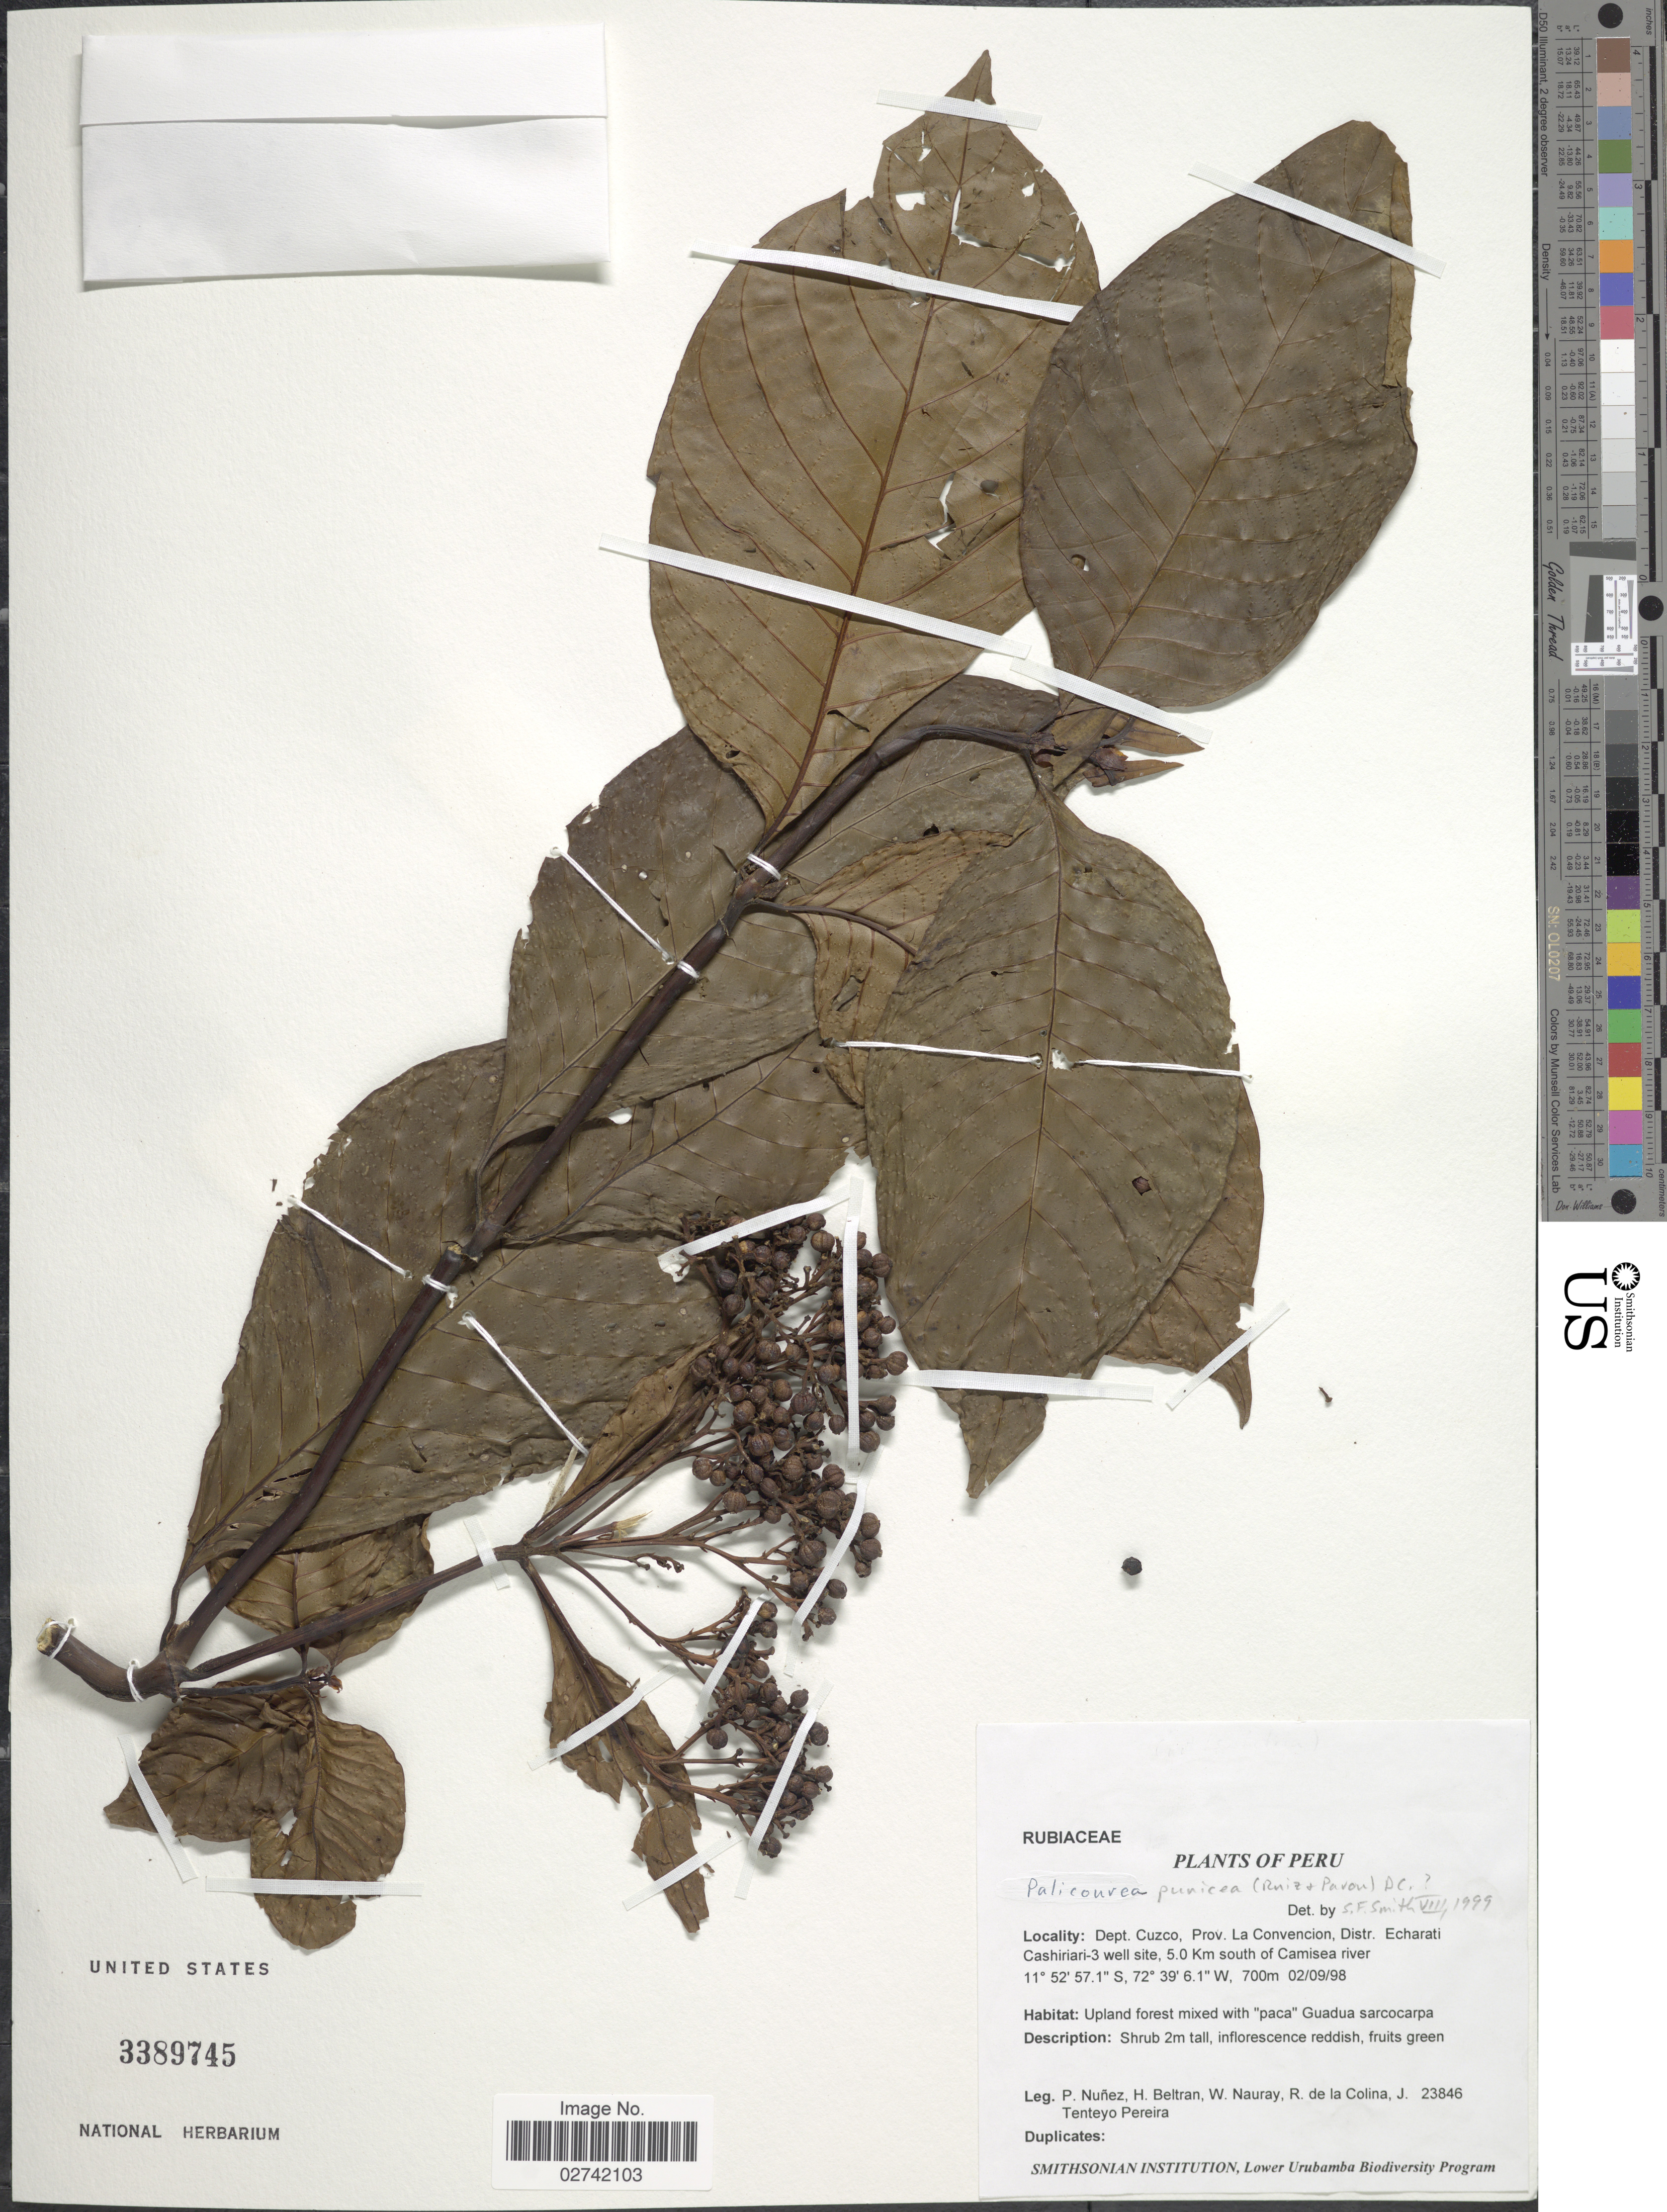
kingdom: Plantae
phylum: Tracheophyta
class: Magnoliopsida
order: Gentianales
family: Rubiaceae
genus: Palicourea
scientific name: Palicourea punicea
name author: (Ruiz & Pav.) DC.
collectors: P. Nuñez V., H. Beltran, W. Nauray, R. de La Colina & J. Tenteyo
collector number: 23846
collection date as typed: Transcribed d/m/y: 2/9/98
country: Peru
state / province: Cusco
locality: Depto. Cuzco, Pov. La Convencion, Distr. Echarati Cashiriari-3 well site, 5.0 Km south of Camisea river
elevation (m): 700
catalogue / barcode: US 3389745